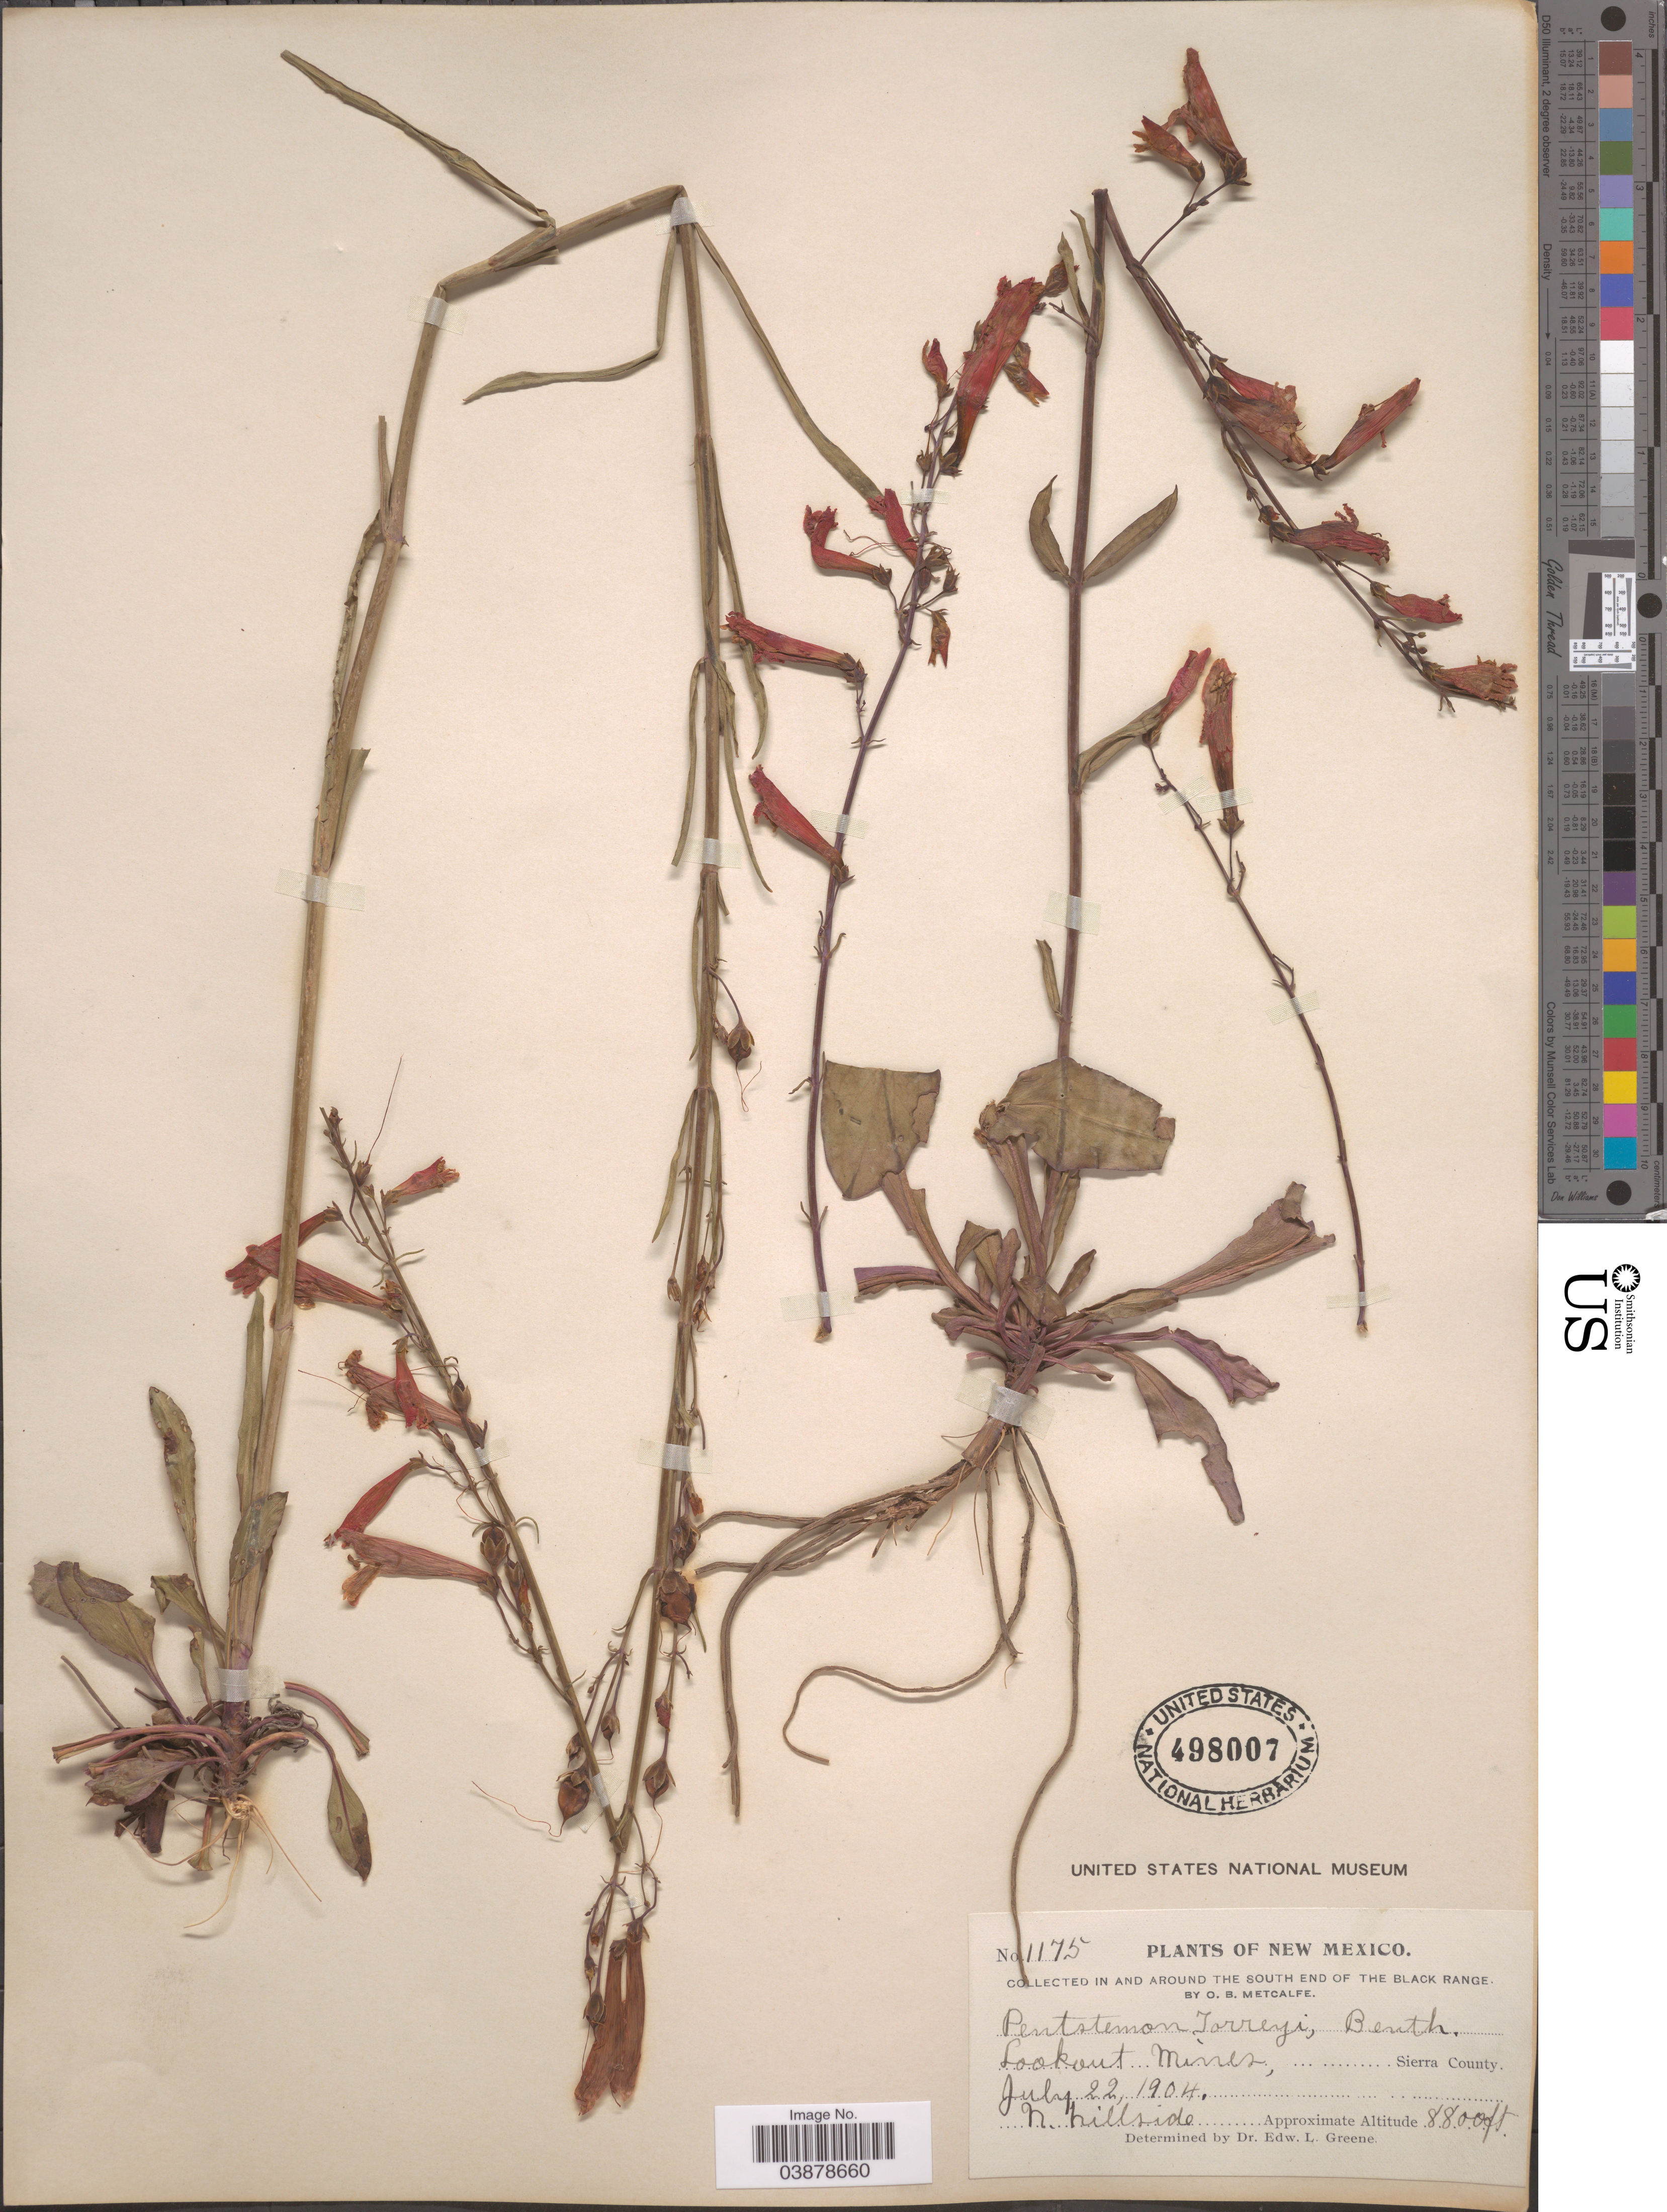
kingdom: Plantae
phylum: Tracheophyta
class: Magnoliopsida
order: Lamiales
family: Plantaginaceae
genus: Penstemon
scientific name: Penstemon torreyi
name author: Benth.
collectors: O. B. Metcalfe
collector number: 1175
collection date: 1904-07-22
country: United States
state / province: New Mexico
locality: In and around the South End of the Black Range. Lookout Mines, Sierra County. N. hillside.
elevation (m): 2682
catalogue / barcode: US 498007